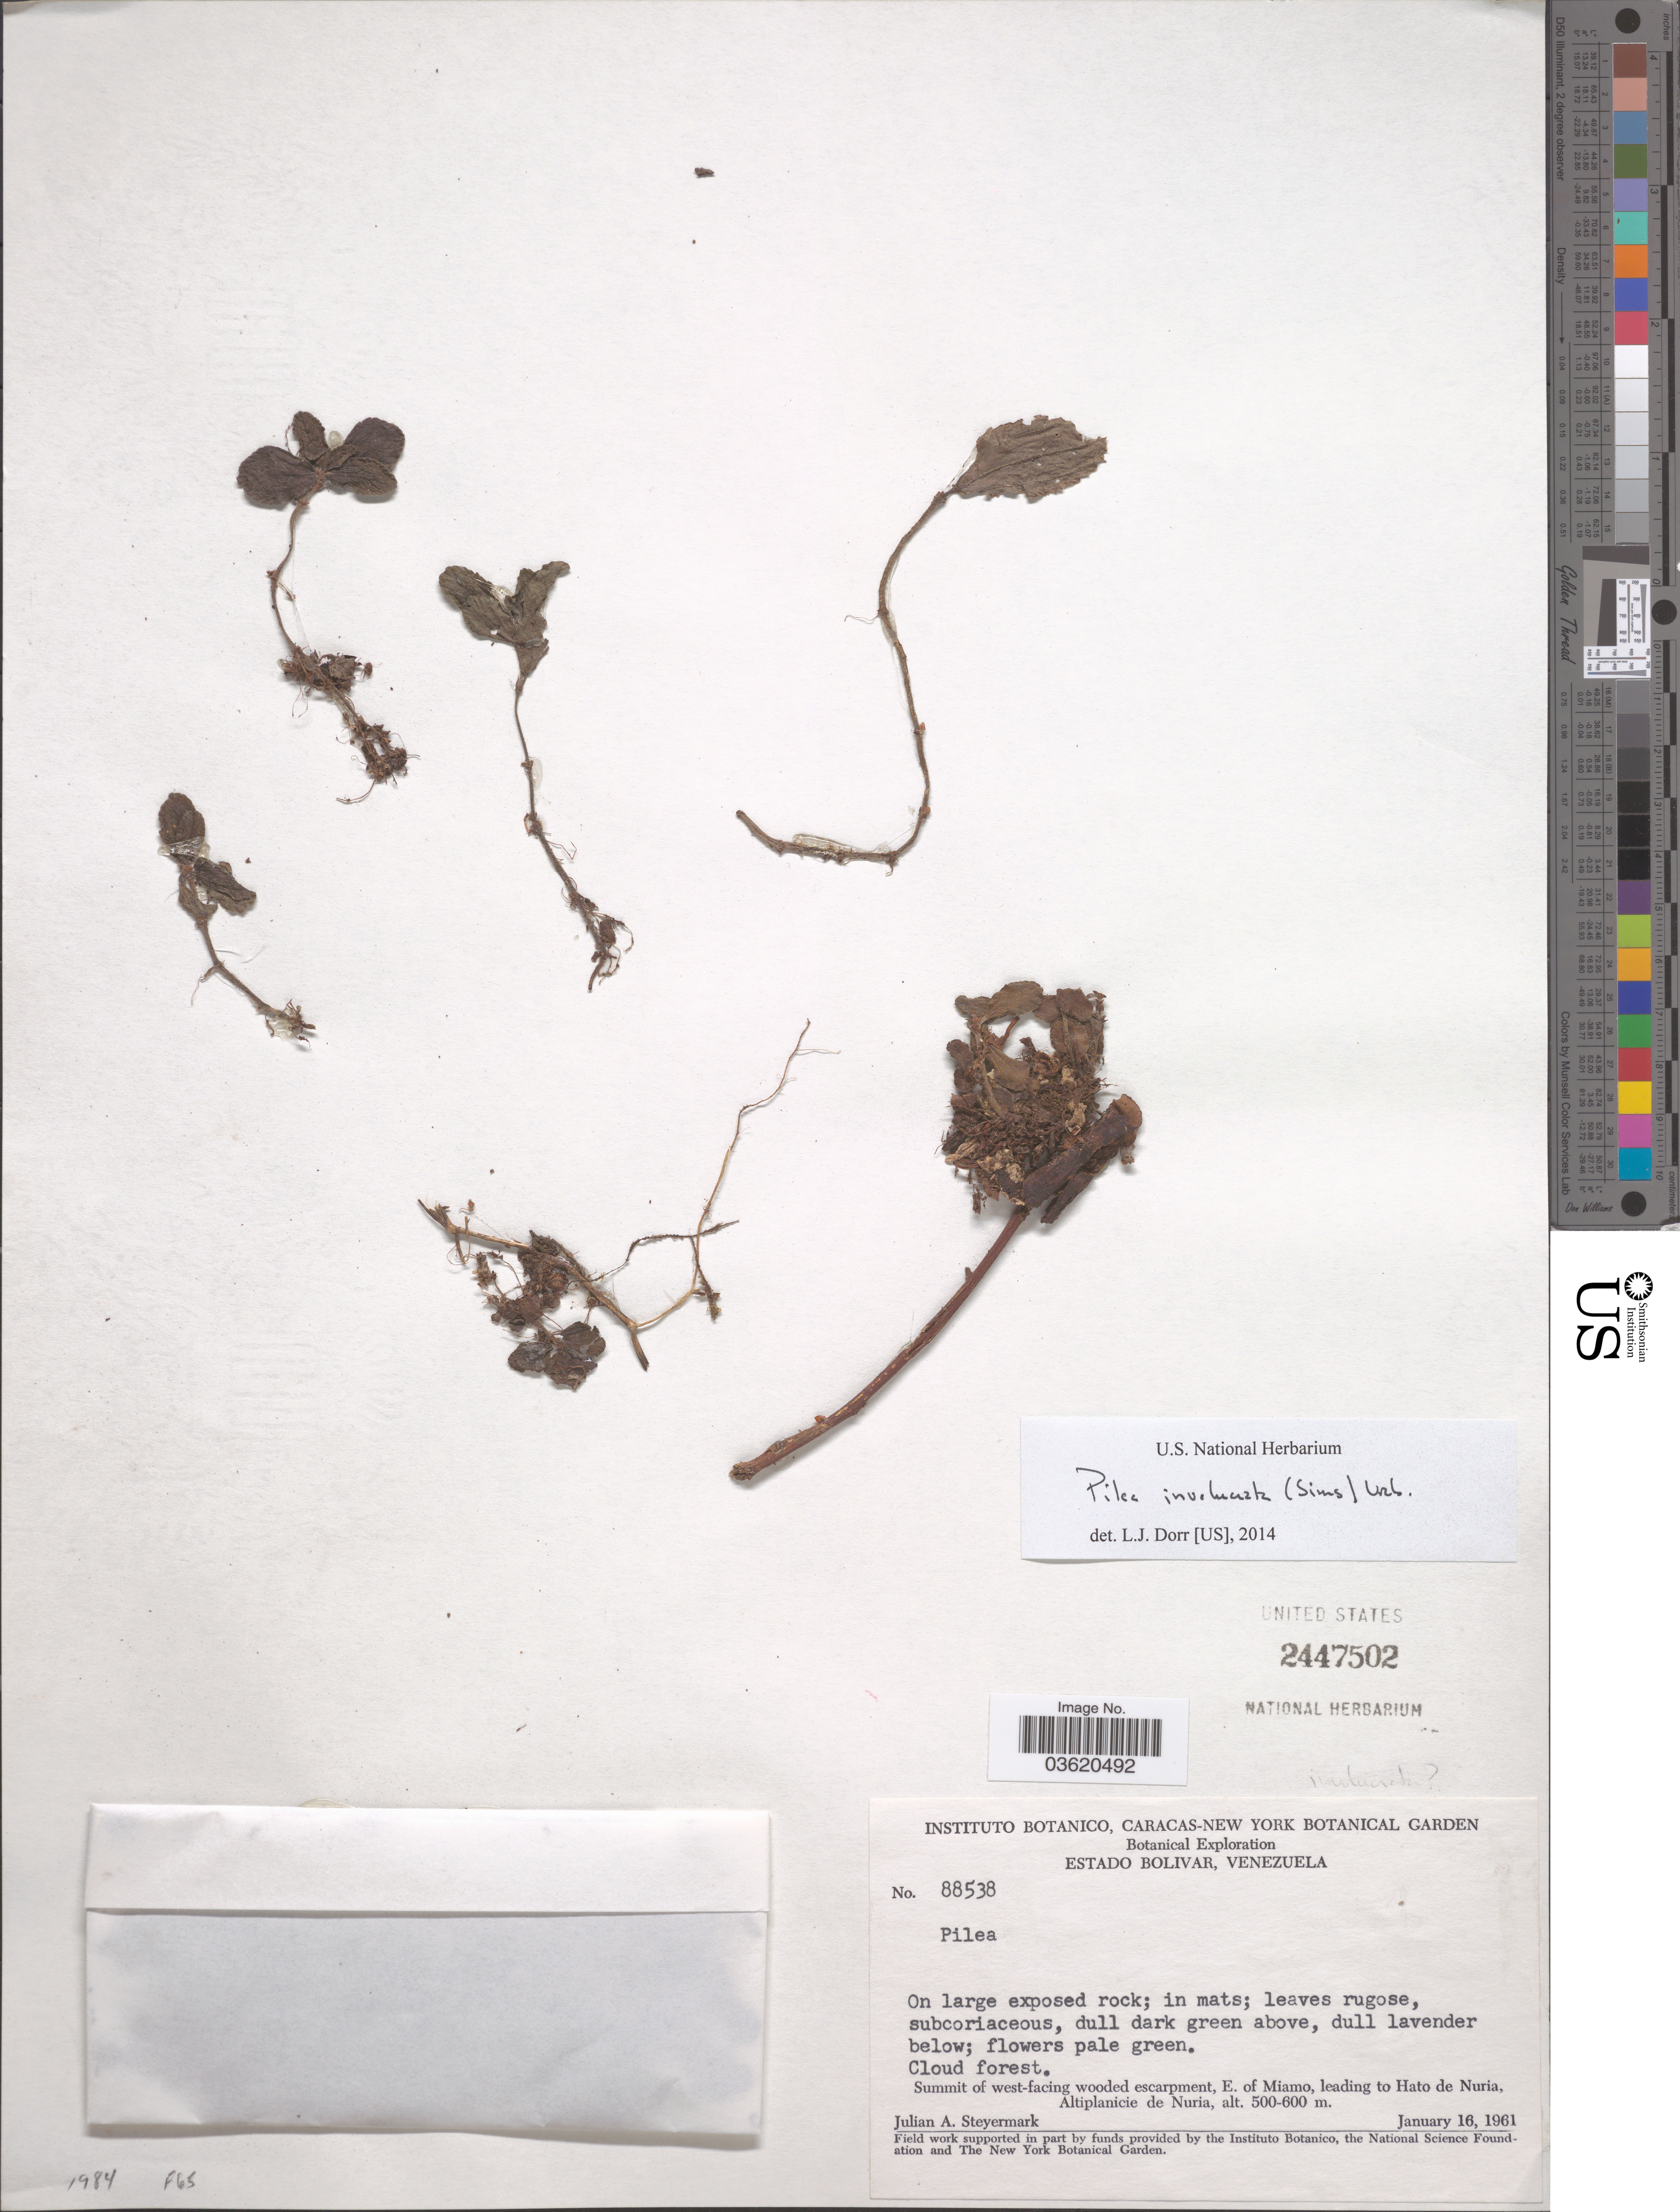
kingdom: Plantae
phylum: Tracheophyta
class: Magnoliopsida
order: Rosales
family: Urticaceae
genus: Pilea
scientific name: Pilea involucrata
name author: Urb.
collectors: J. Steyermark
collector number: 88538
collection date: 1961-01-16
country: Venezuela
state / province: Bolivar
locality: Summit of west-facing wooded escarpment, E. of Miamo, leading to Hato de Nuria, Altiplanicie de Nuria.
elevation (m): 500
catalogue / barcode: US 2447502